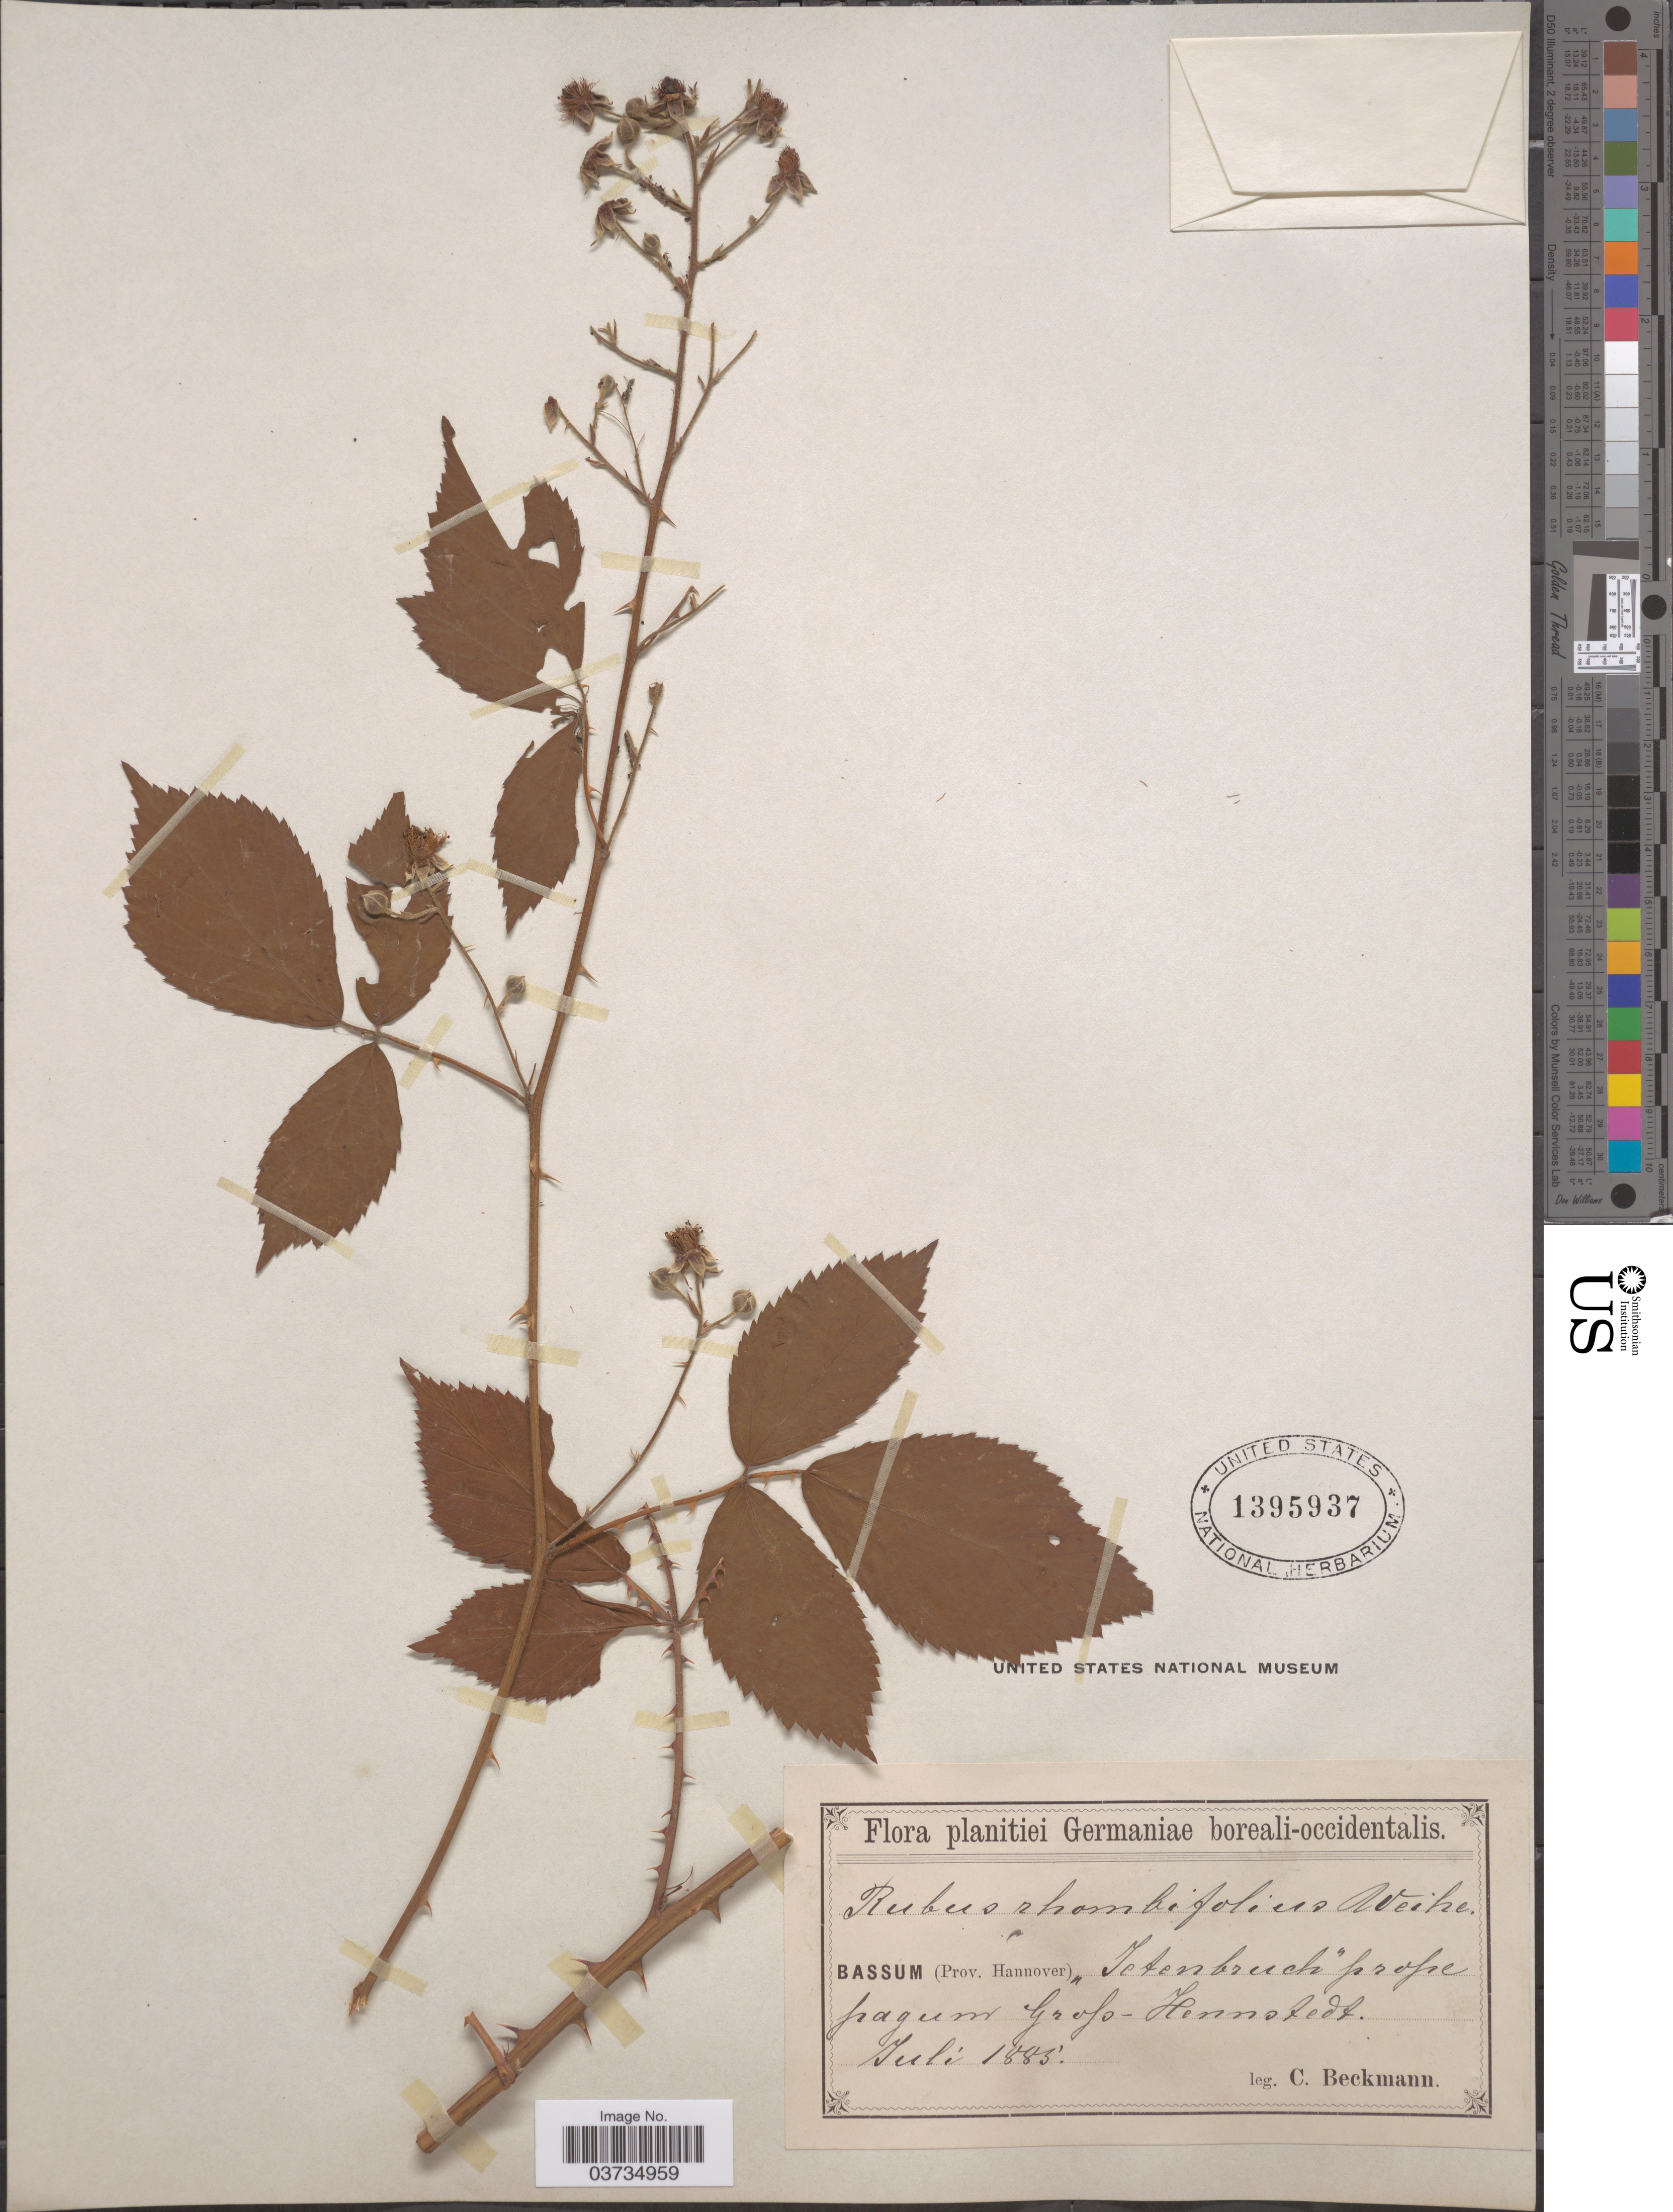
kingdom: Plantae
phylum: Tracheophyta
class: Magnoliopsida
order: Rosales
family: Rosaceae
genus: Rubus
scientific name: Rubus rhombifolius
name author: Weihe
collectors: C. Beckmann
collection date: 1885-07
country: Germany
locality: Germaniae boreali-occidentalis. Bassum (Prov. Hannover). "Ietenbruch" prope pagum Groso-Hennstedt. [interpreted]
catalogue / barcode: US 1395937